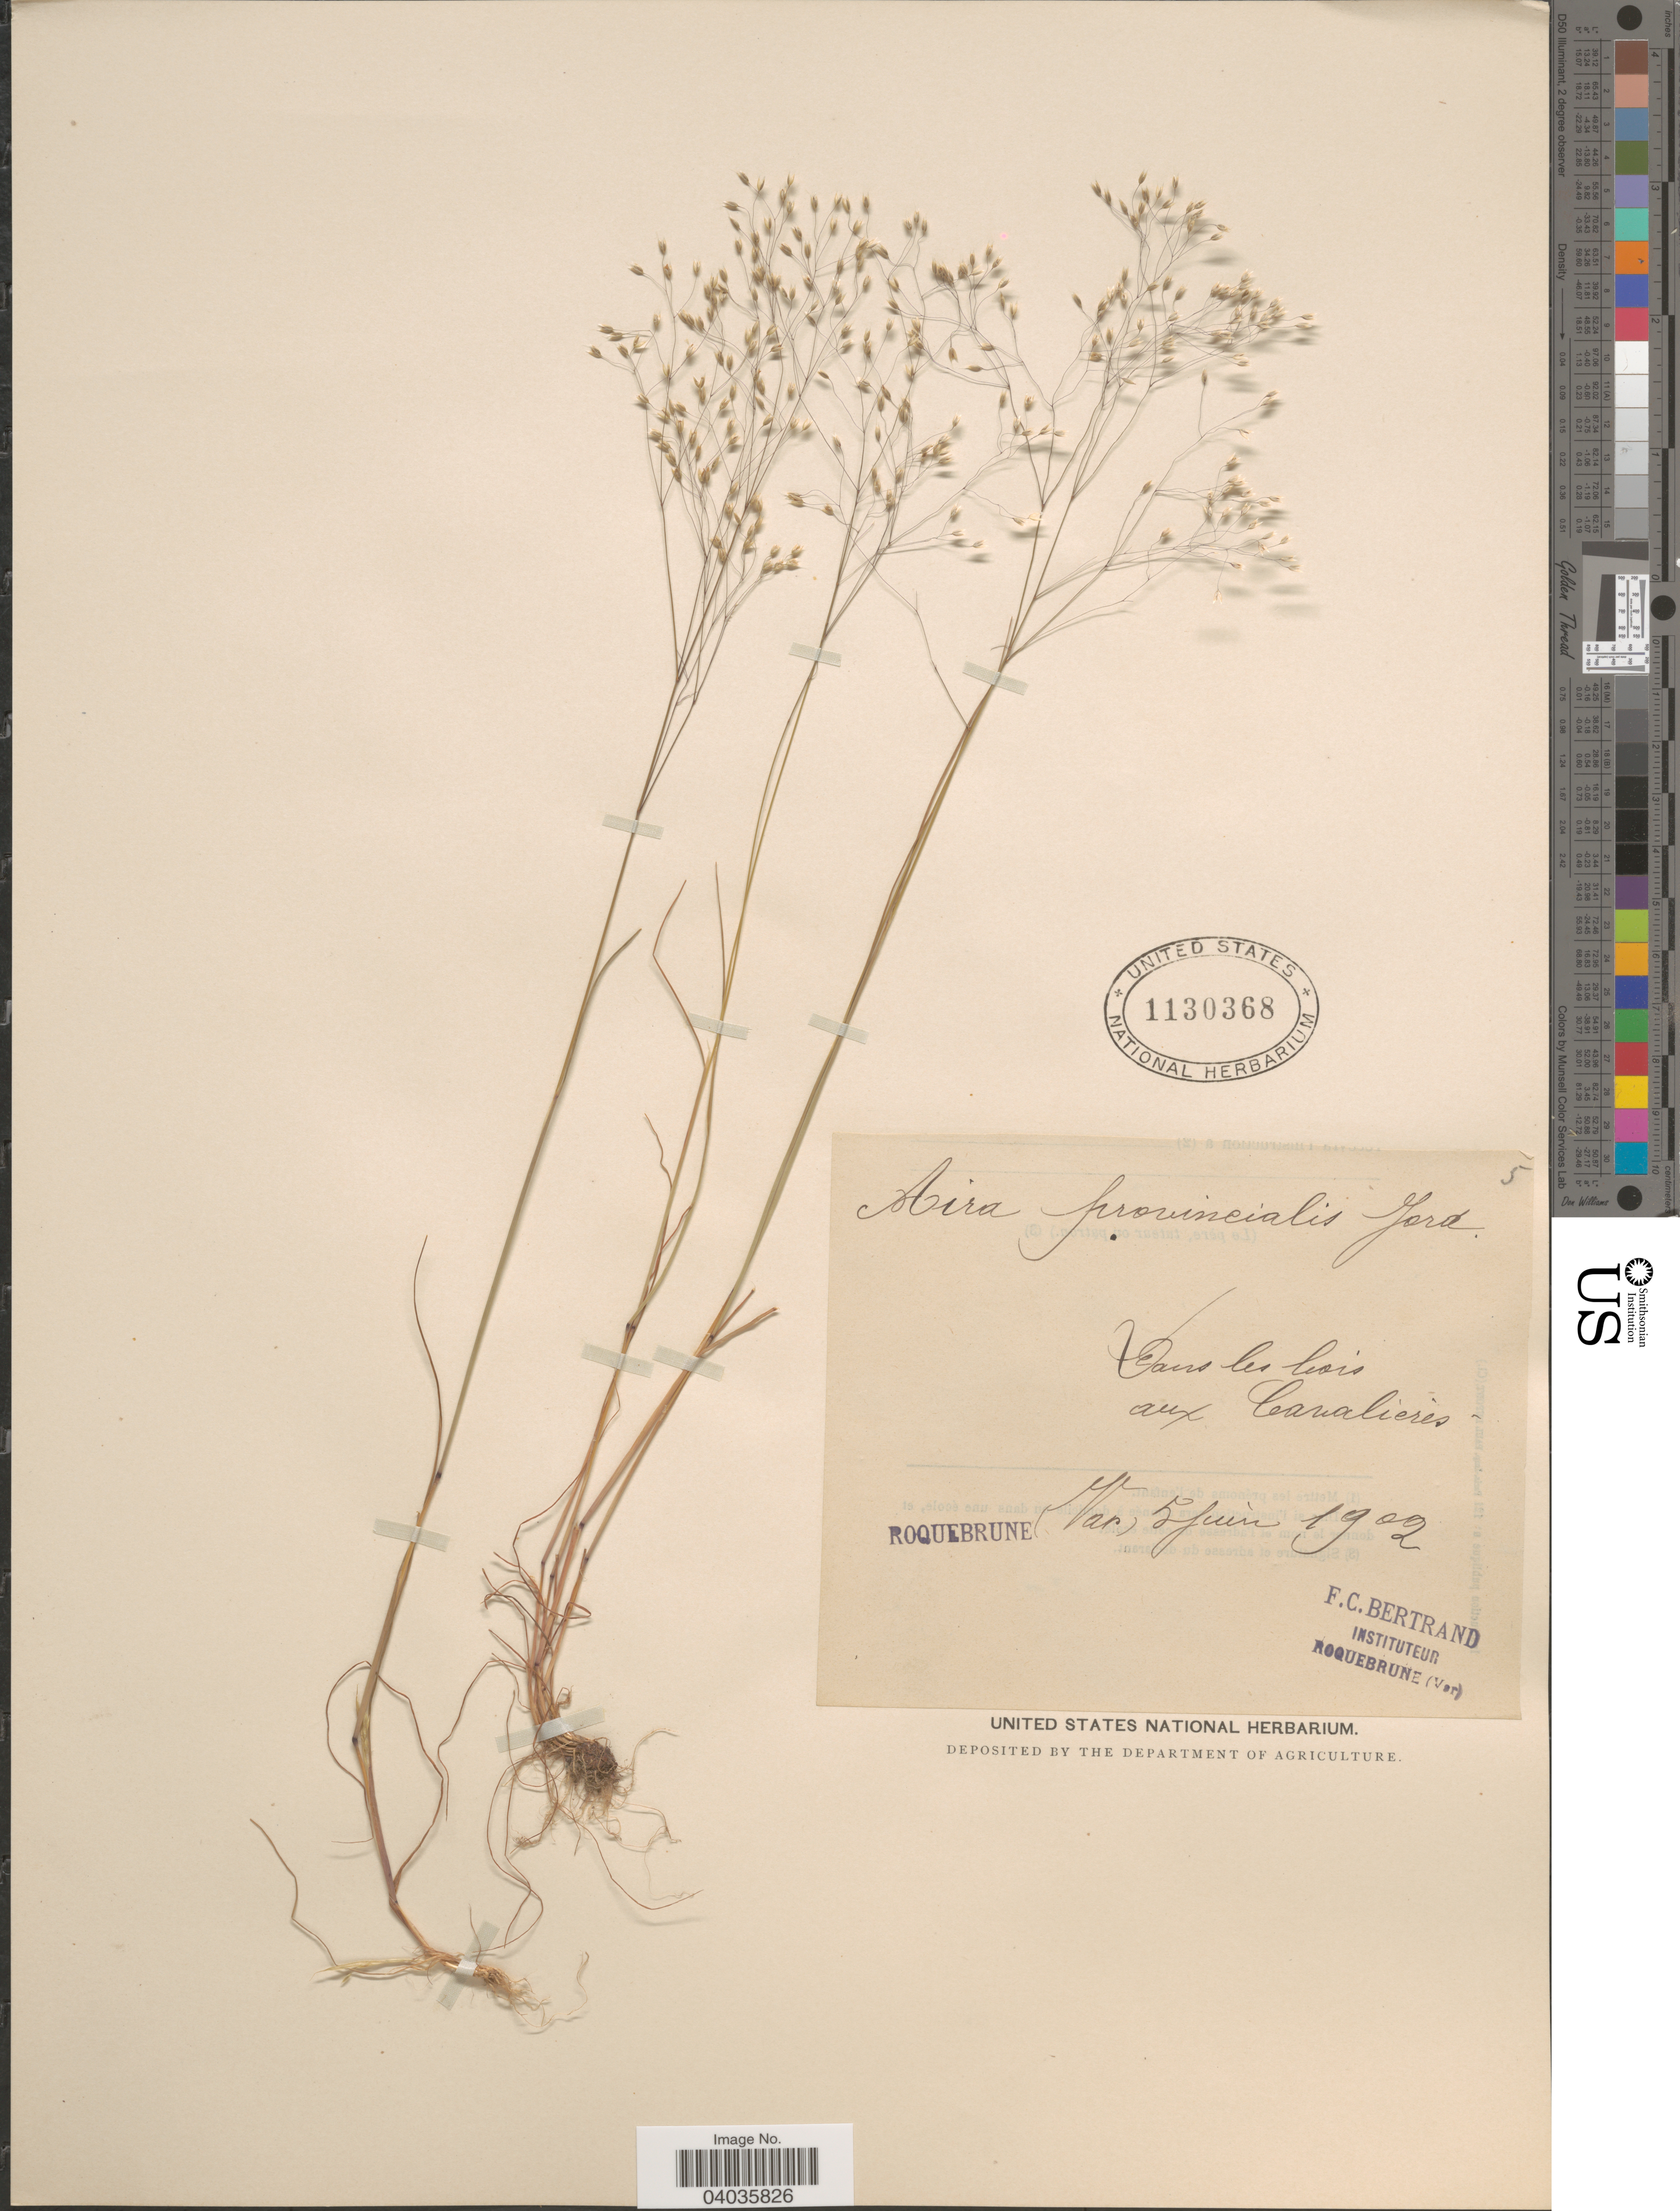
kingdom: Plantae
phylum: Tracheophyta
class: Liliopsida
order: Poales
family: Poaceae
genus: Aira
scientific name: Aira provincialis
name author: Jord.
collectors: F. C. Bertrand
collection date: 1902-06-05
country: France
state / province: Provence-Alpes-Côte d'Azur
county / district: Var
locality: Dans les bois aux Canabieres. Roquebrune (Var).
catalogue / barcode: US 1130368